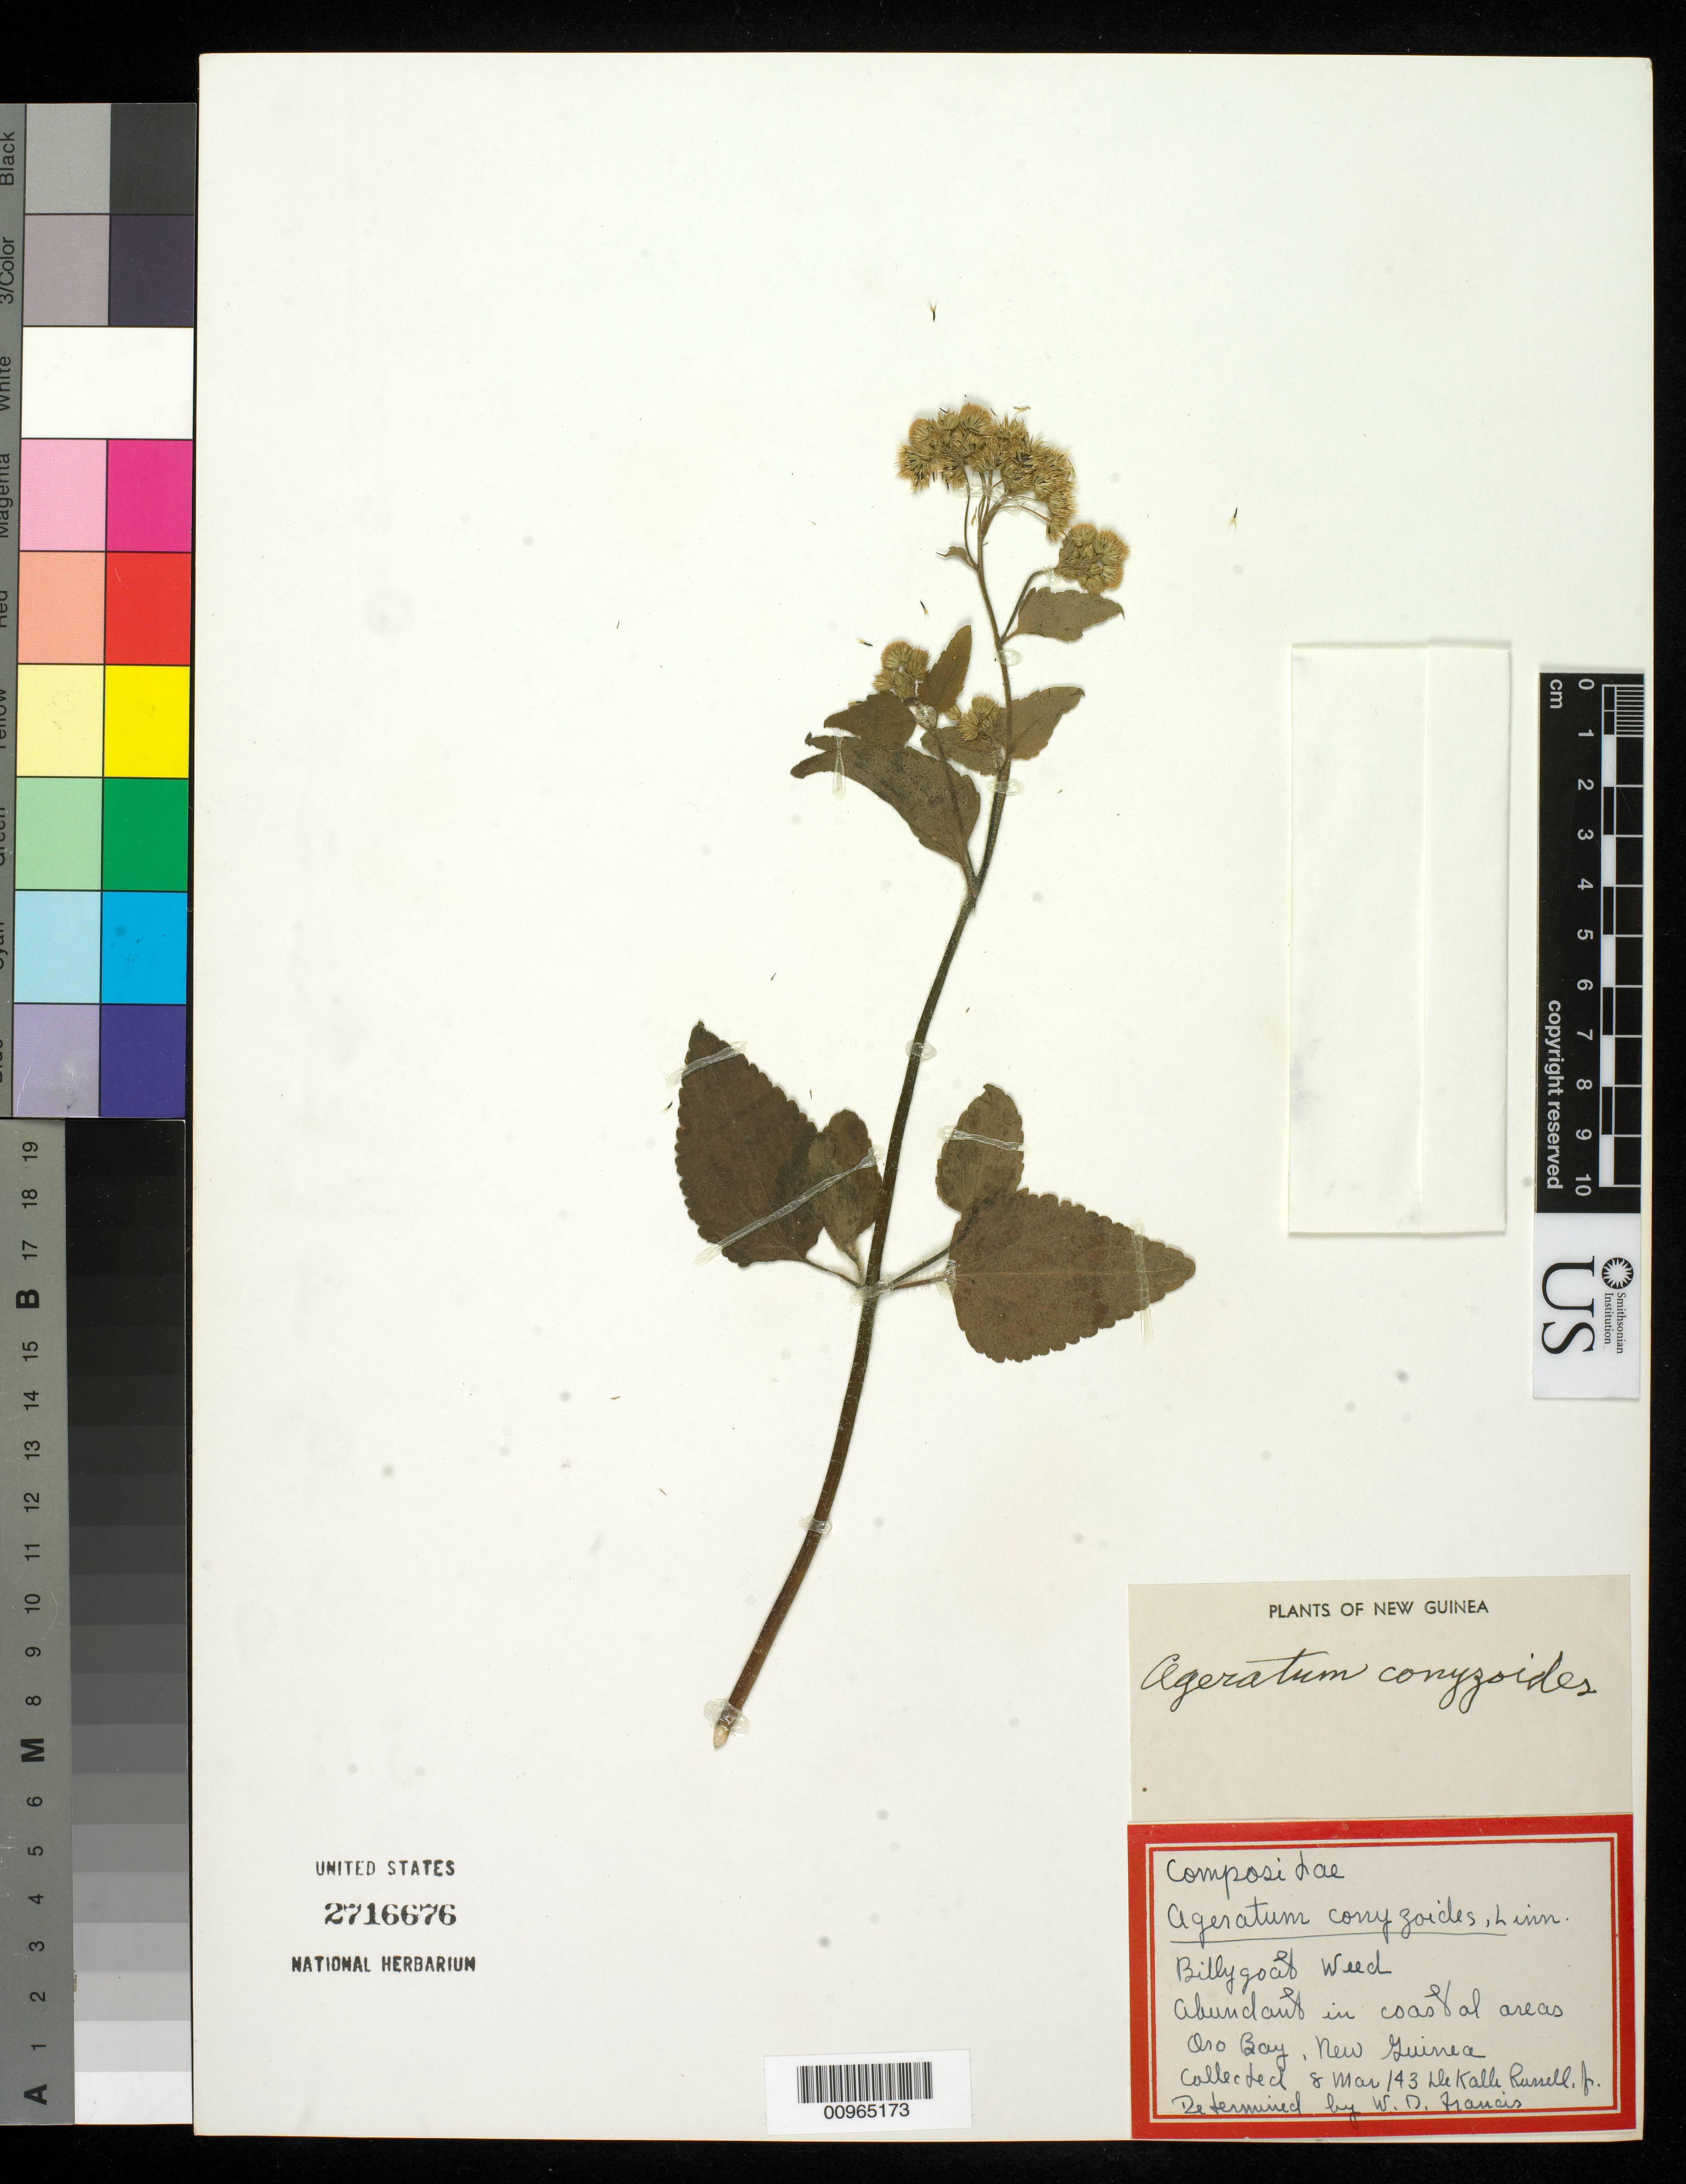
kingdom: Plantae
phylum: Tracheophyta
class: Magnoliopsida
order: Asterales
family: Asteraceae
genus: Ageratum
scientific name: Ageratum conyzoides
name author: L.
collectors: D. K. Russell Jr.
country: Papua New Guinea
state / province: Northern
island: New Guinea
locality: Oro Bay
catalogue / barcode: US 2716676